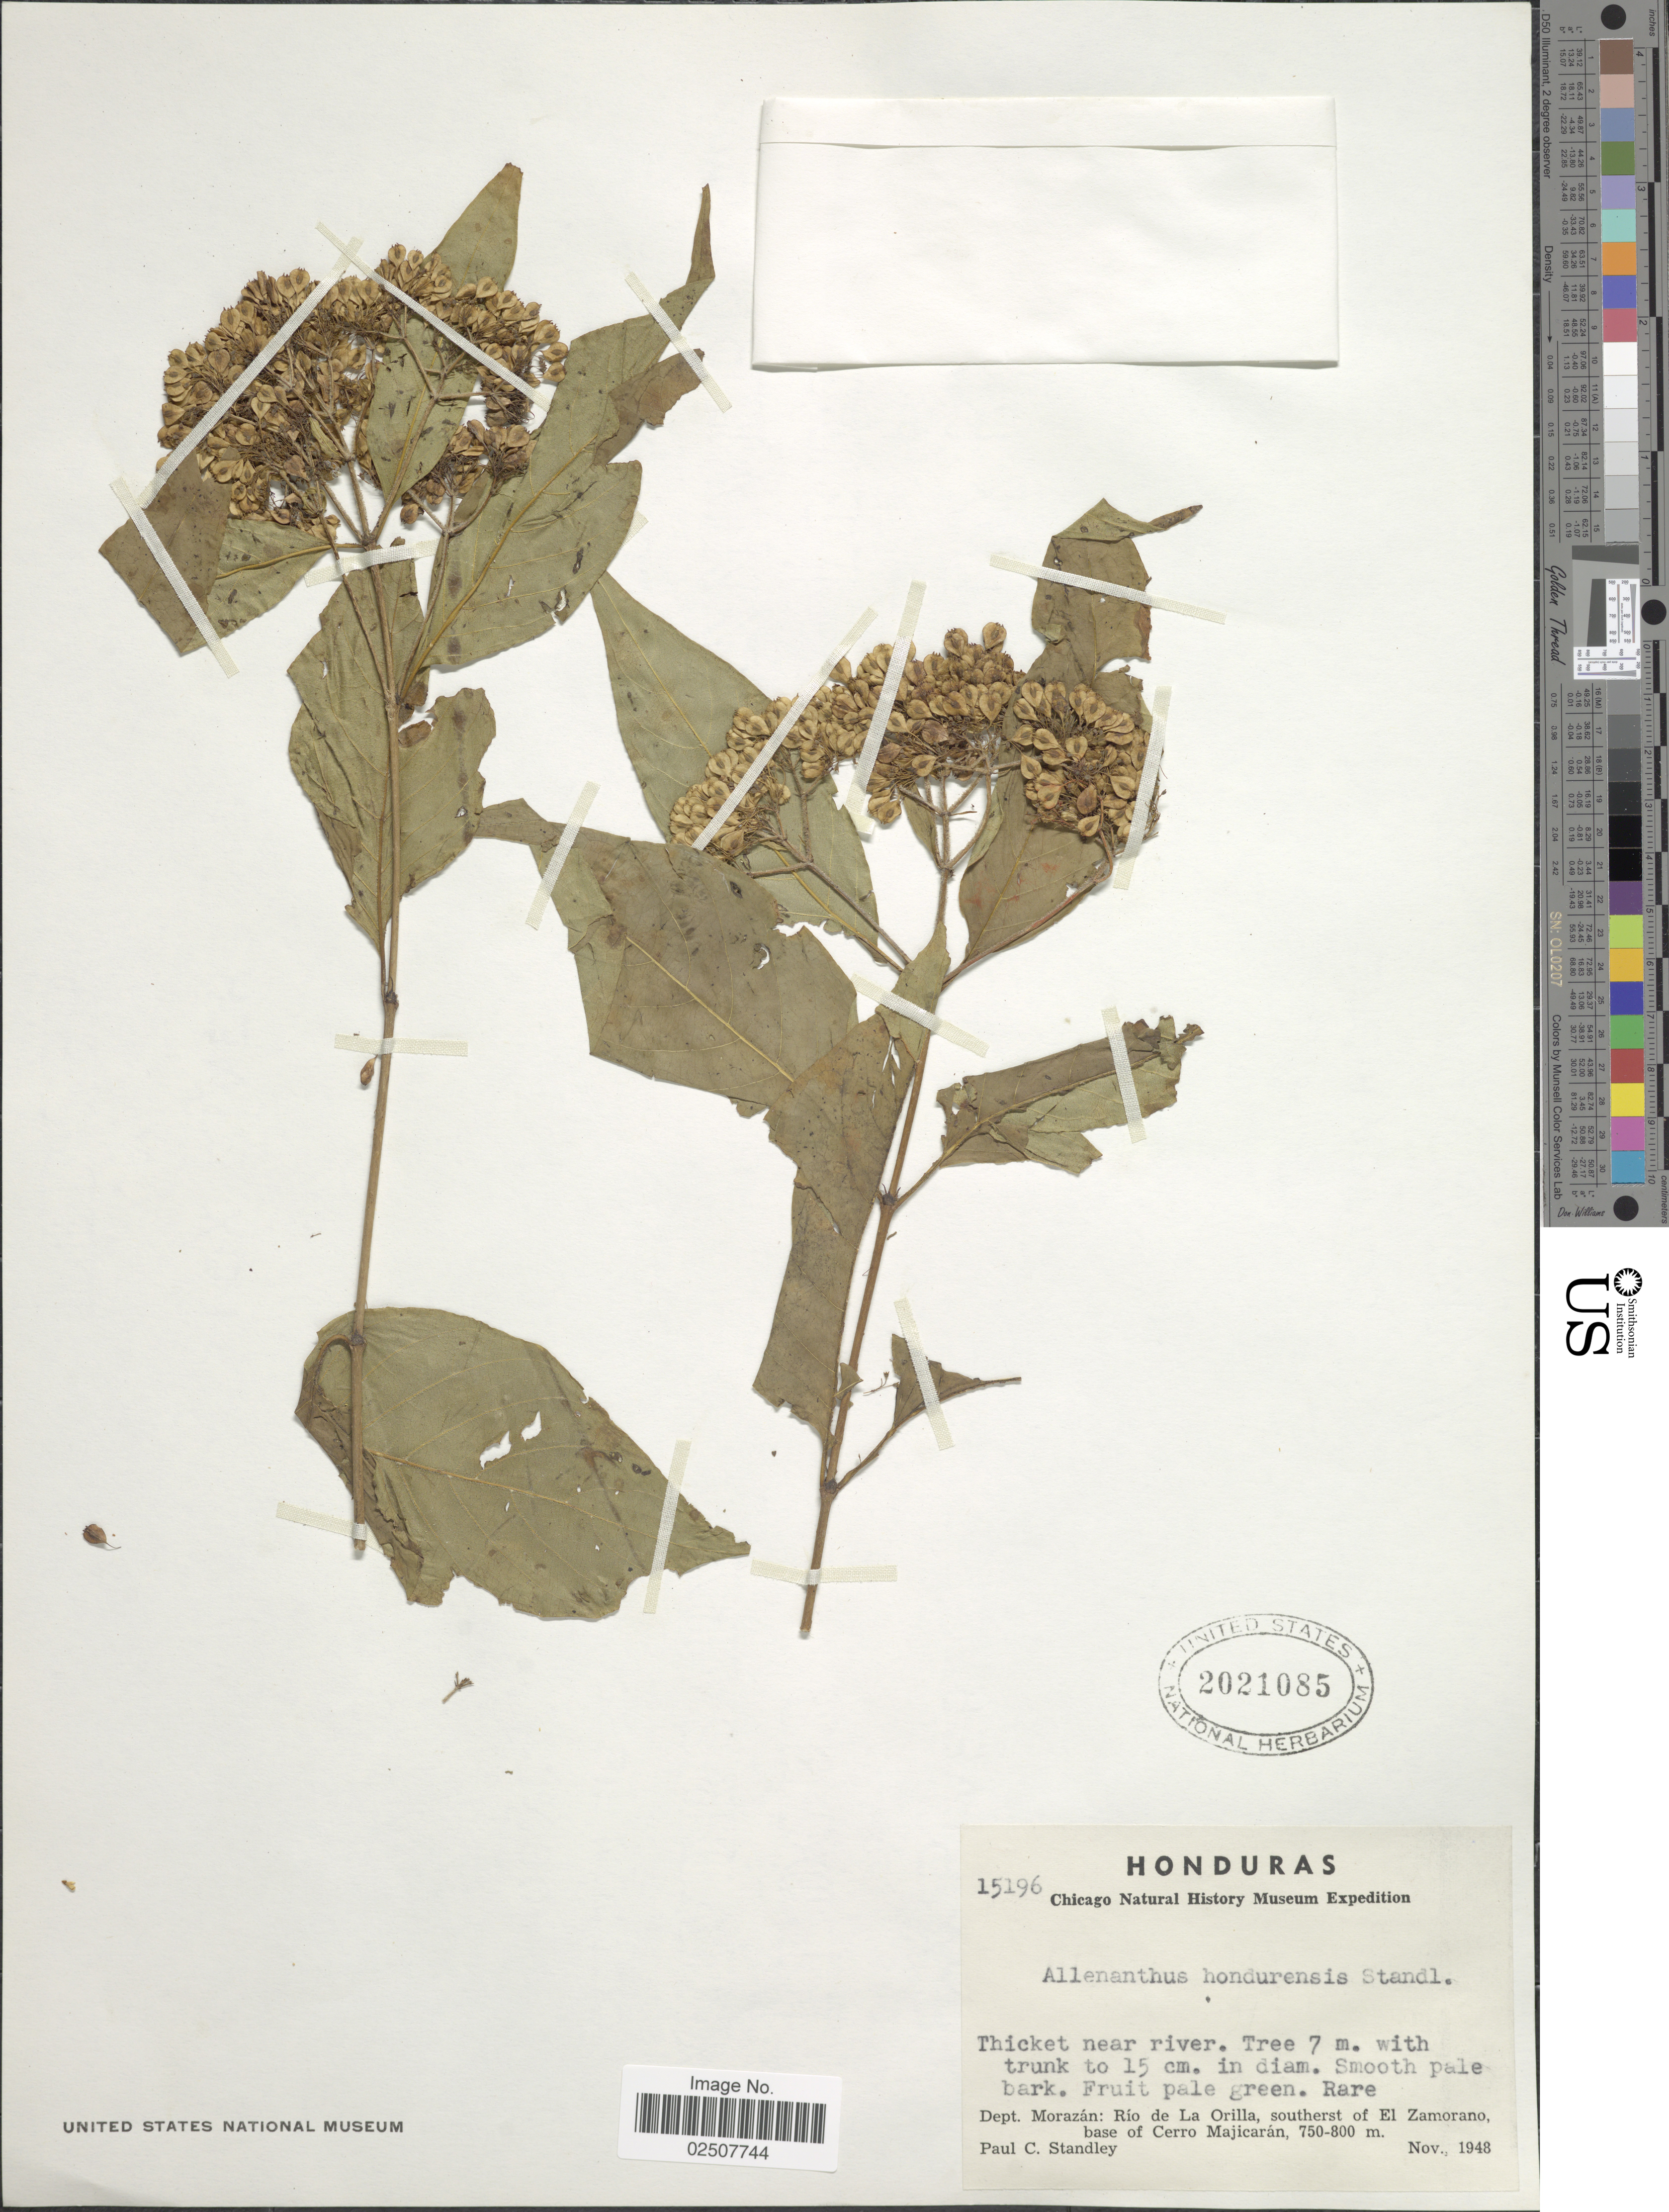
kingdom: Plantae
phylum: Tracheophyta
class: Magnoliopsida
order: Gentianales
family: Rubiaceae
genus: Allenanthus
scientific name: Allenanthus hondurensis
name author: Standl.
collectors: P. C. Standley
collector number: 15196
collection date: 1948-11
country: Honduras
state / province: Fco. Morazán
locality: Thicket near river. Dept. Morazán: Río de La Orilla, southerst of El Zamorano, base of Cerro Majicarán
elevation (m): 750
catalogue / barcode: US 2021085